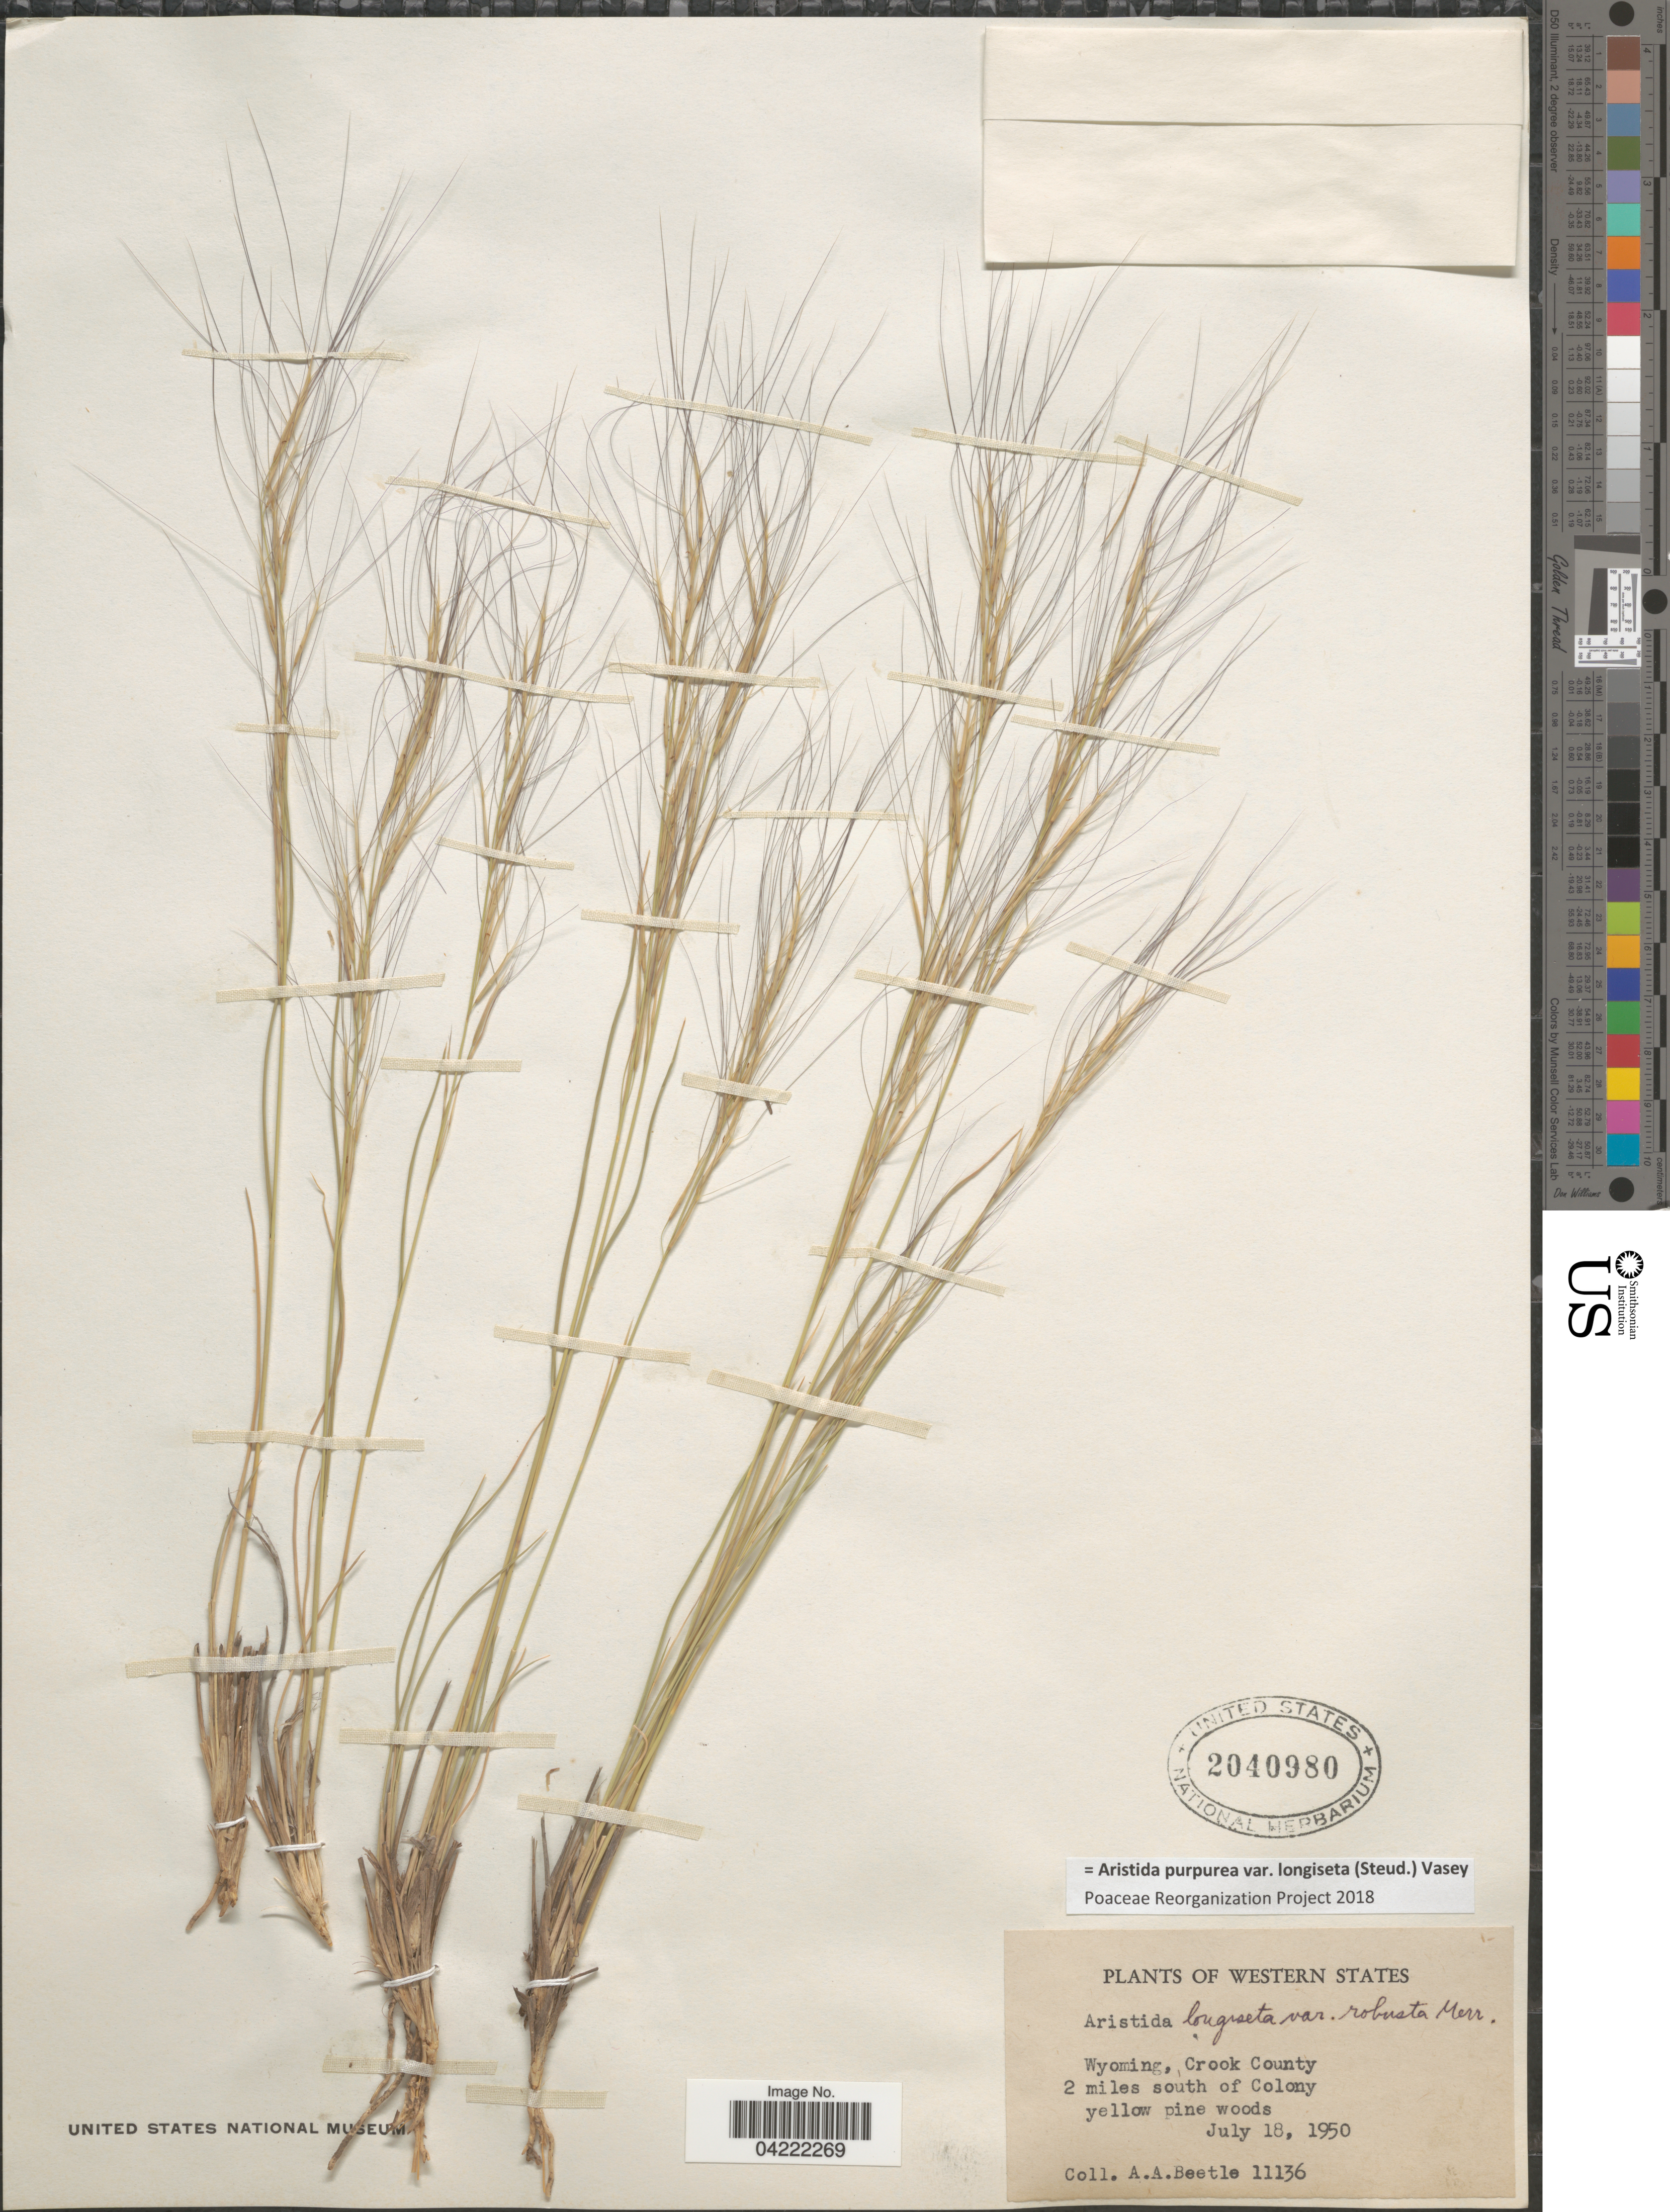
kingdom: Plantae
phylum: Tracheophyta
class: Liliopsida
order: Poales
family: Poaceae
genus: Aristida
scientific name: Aristida purpurea var. longiseta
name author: (Steud.) Vasey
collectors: A. A. Beetle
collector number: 11136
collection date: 1950-07-18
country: United States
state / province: Wyoming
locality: Western States. Crook County 2 miles south of Colony.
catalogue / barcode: US 2040980